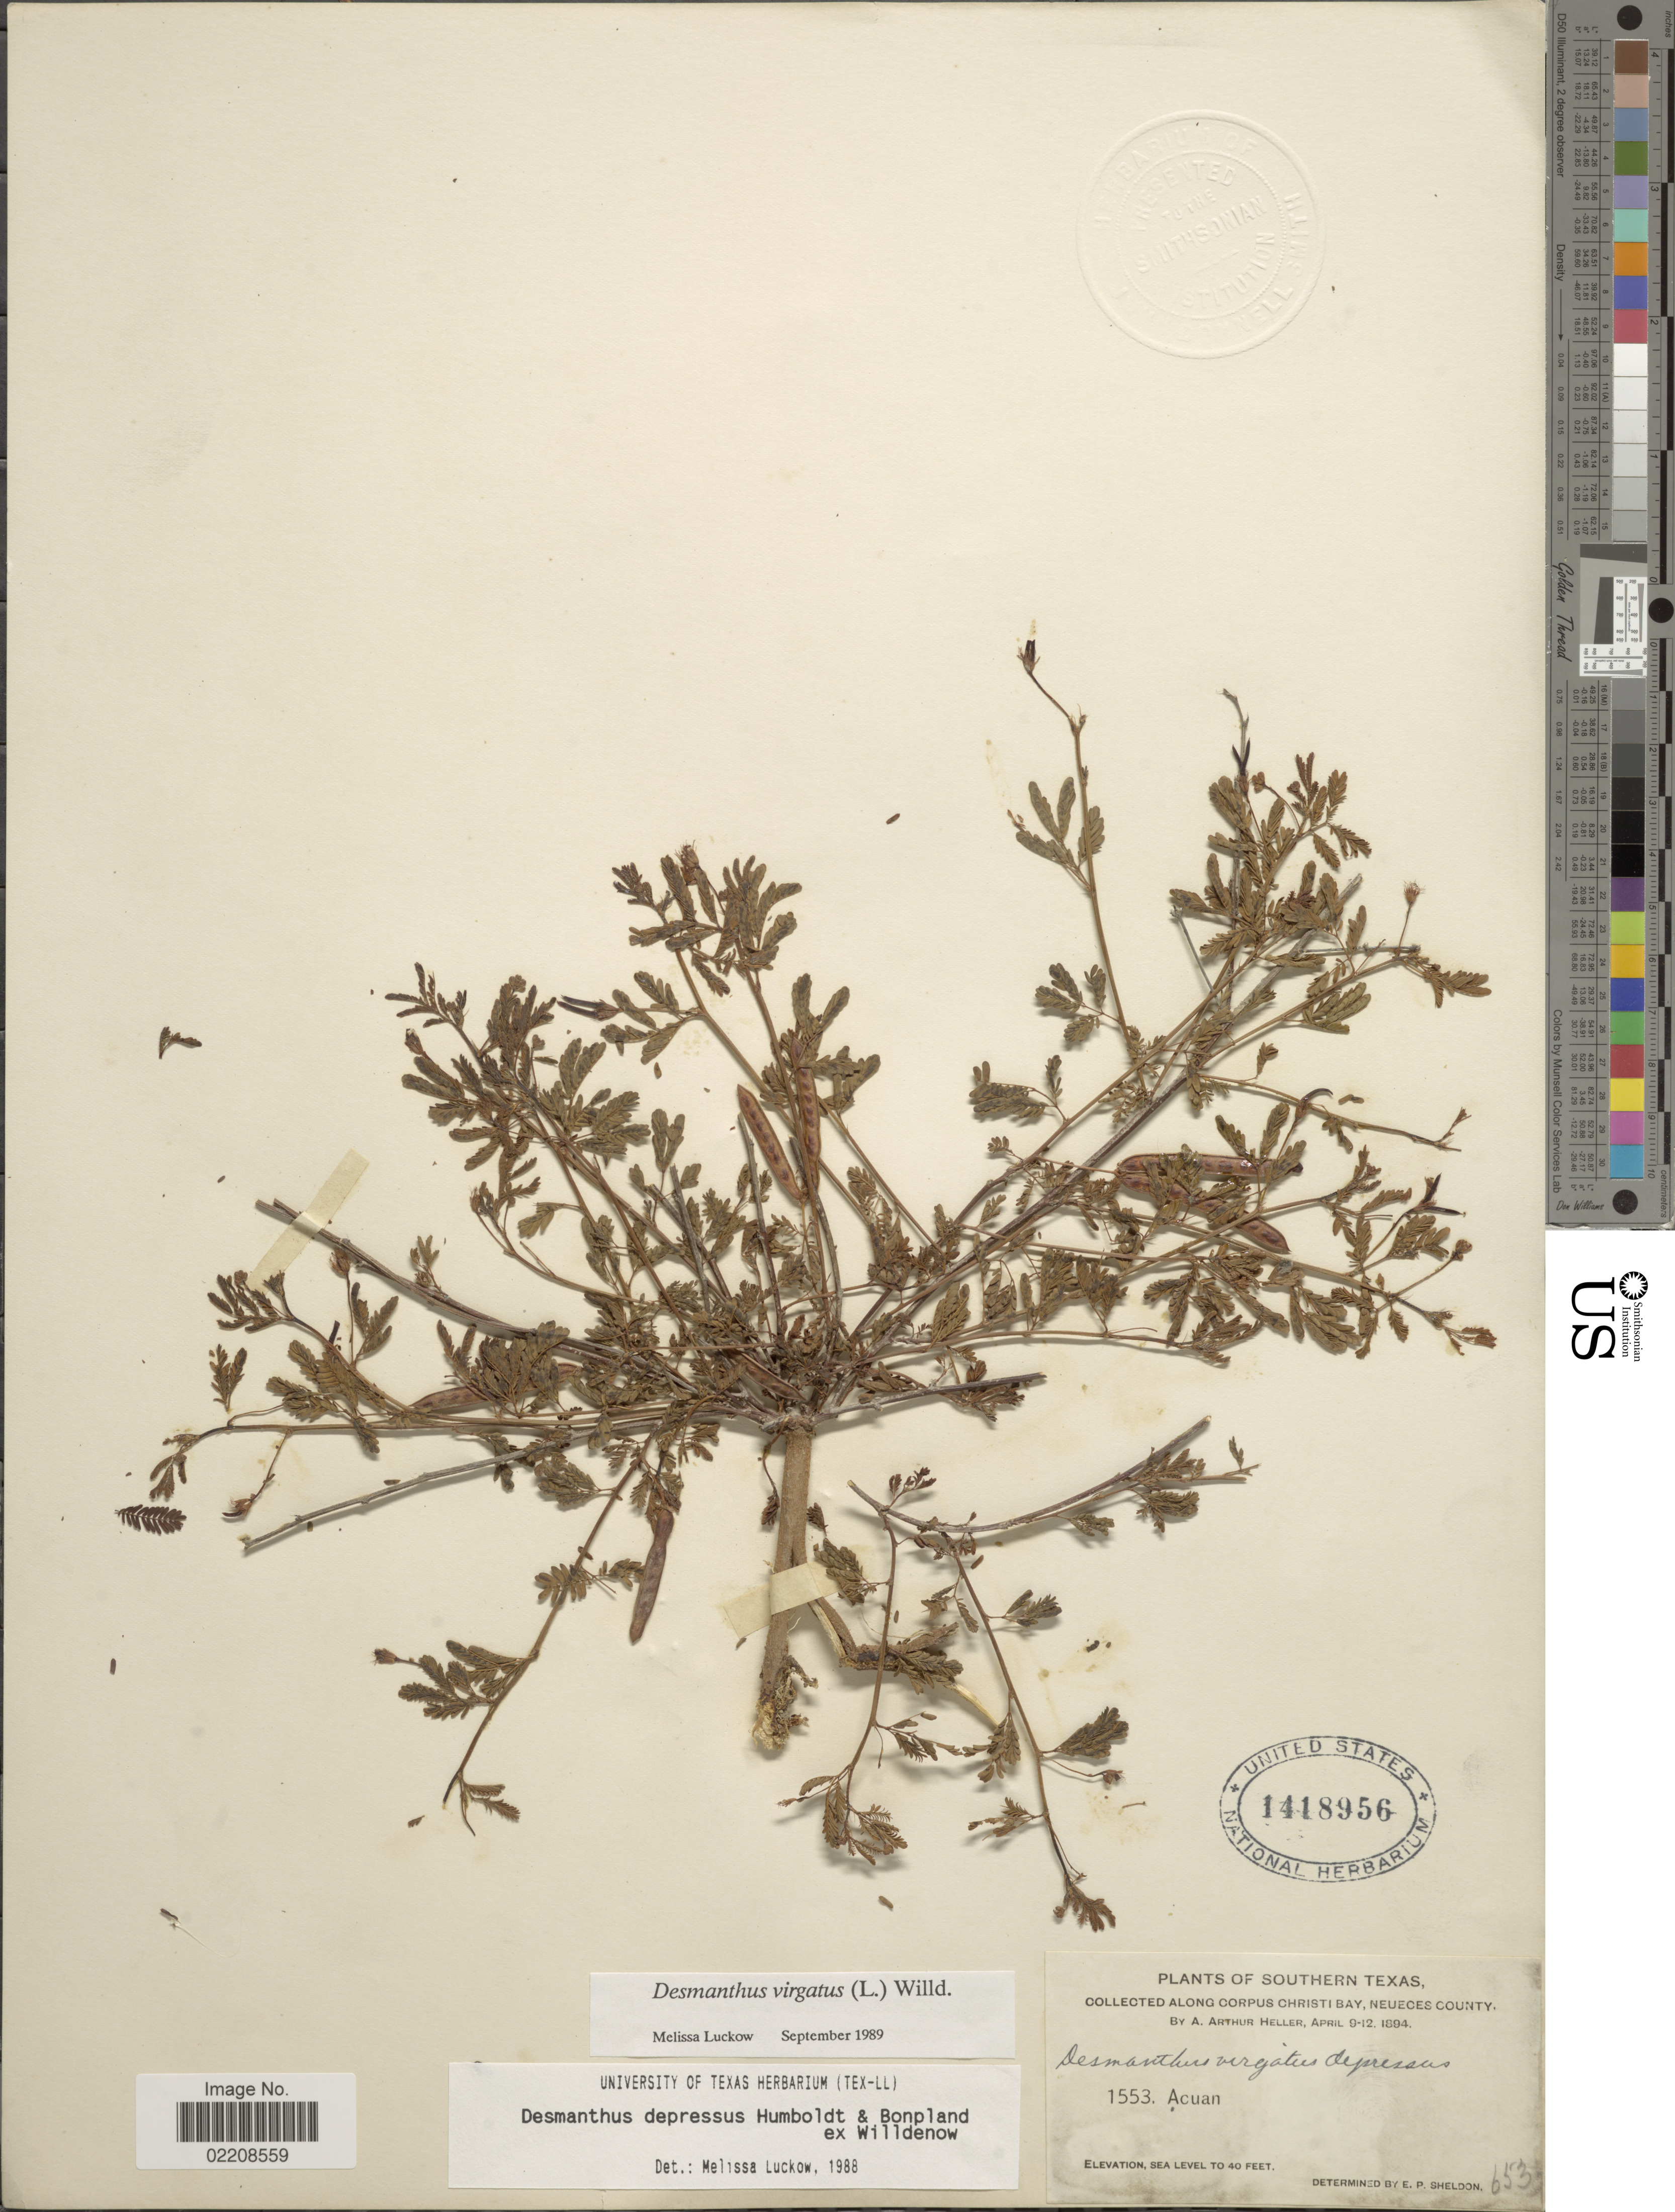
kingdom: Plantae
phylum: Tracheophyta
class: Magnoliopsida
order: Fabales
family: Fabaceae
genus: Desmanthus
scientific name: Desmanthus virgatus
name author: (L.) Willd.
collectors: A. A. Heller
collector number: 1553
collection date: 1894-04-09/1894-04-12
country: United States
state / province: Texas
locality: Southern Texas, along Corpus Christi Bay, Neueces County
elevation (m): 0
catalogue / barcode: US 1418956